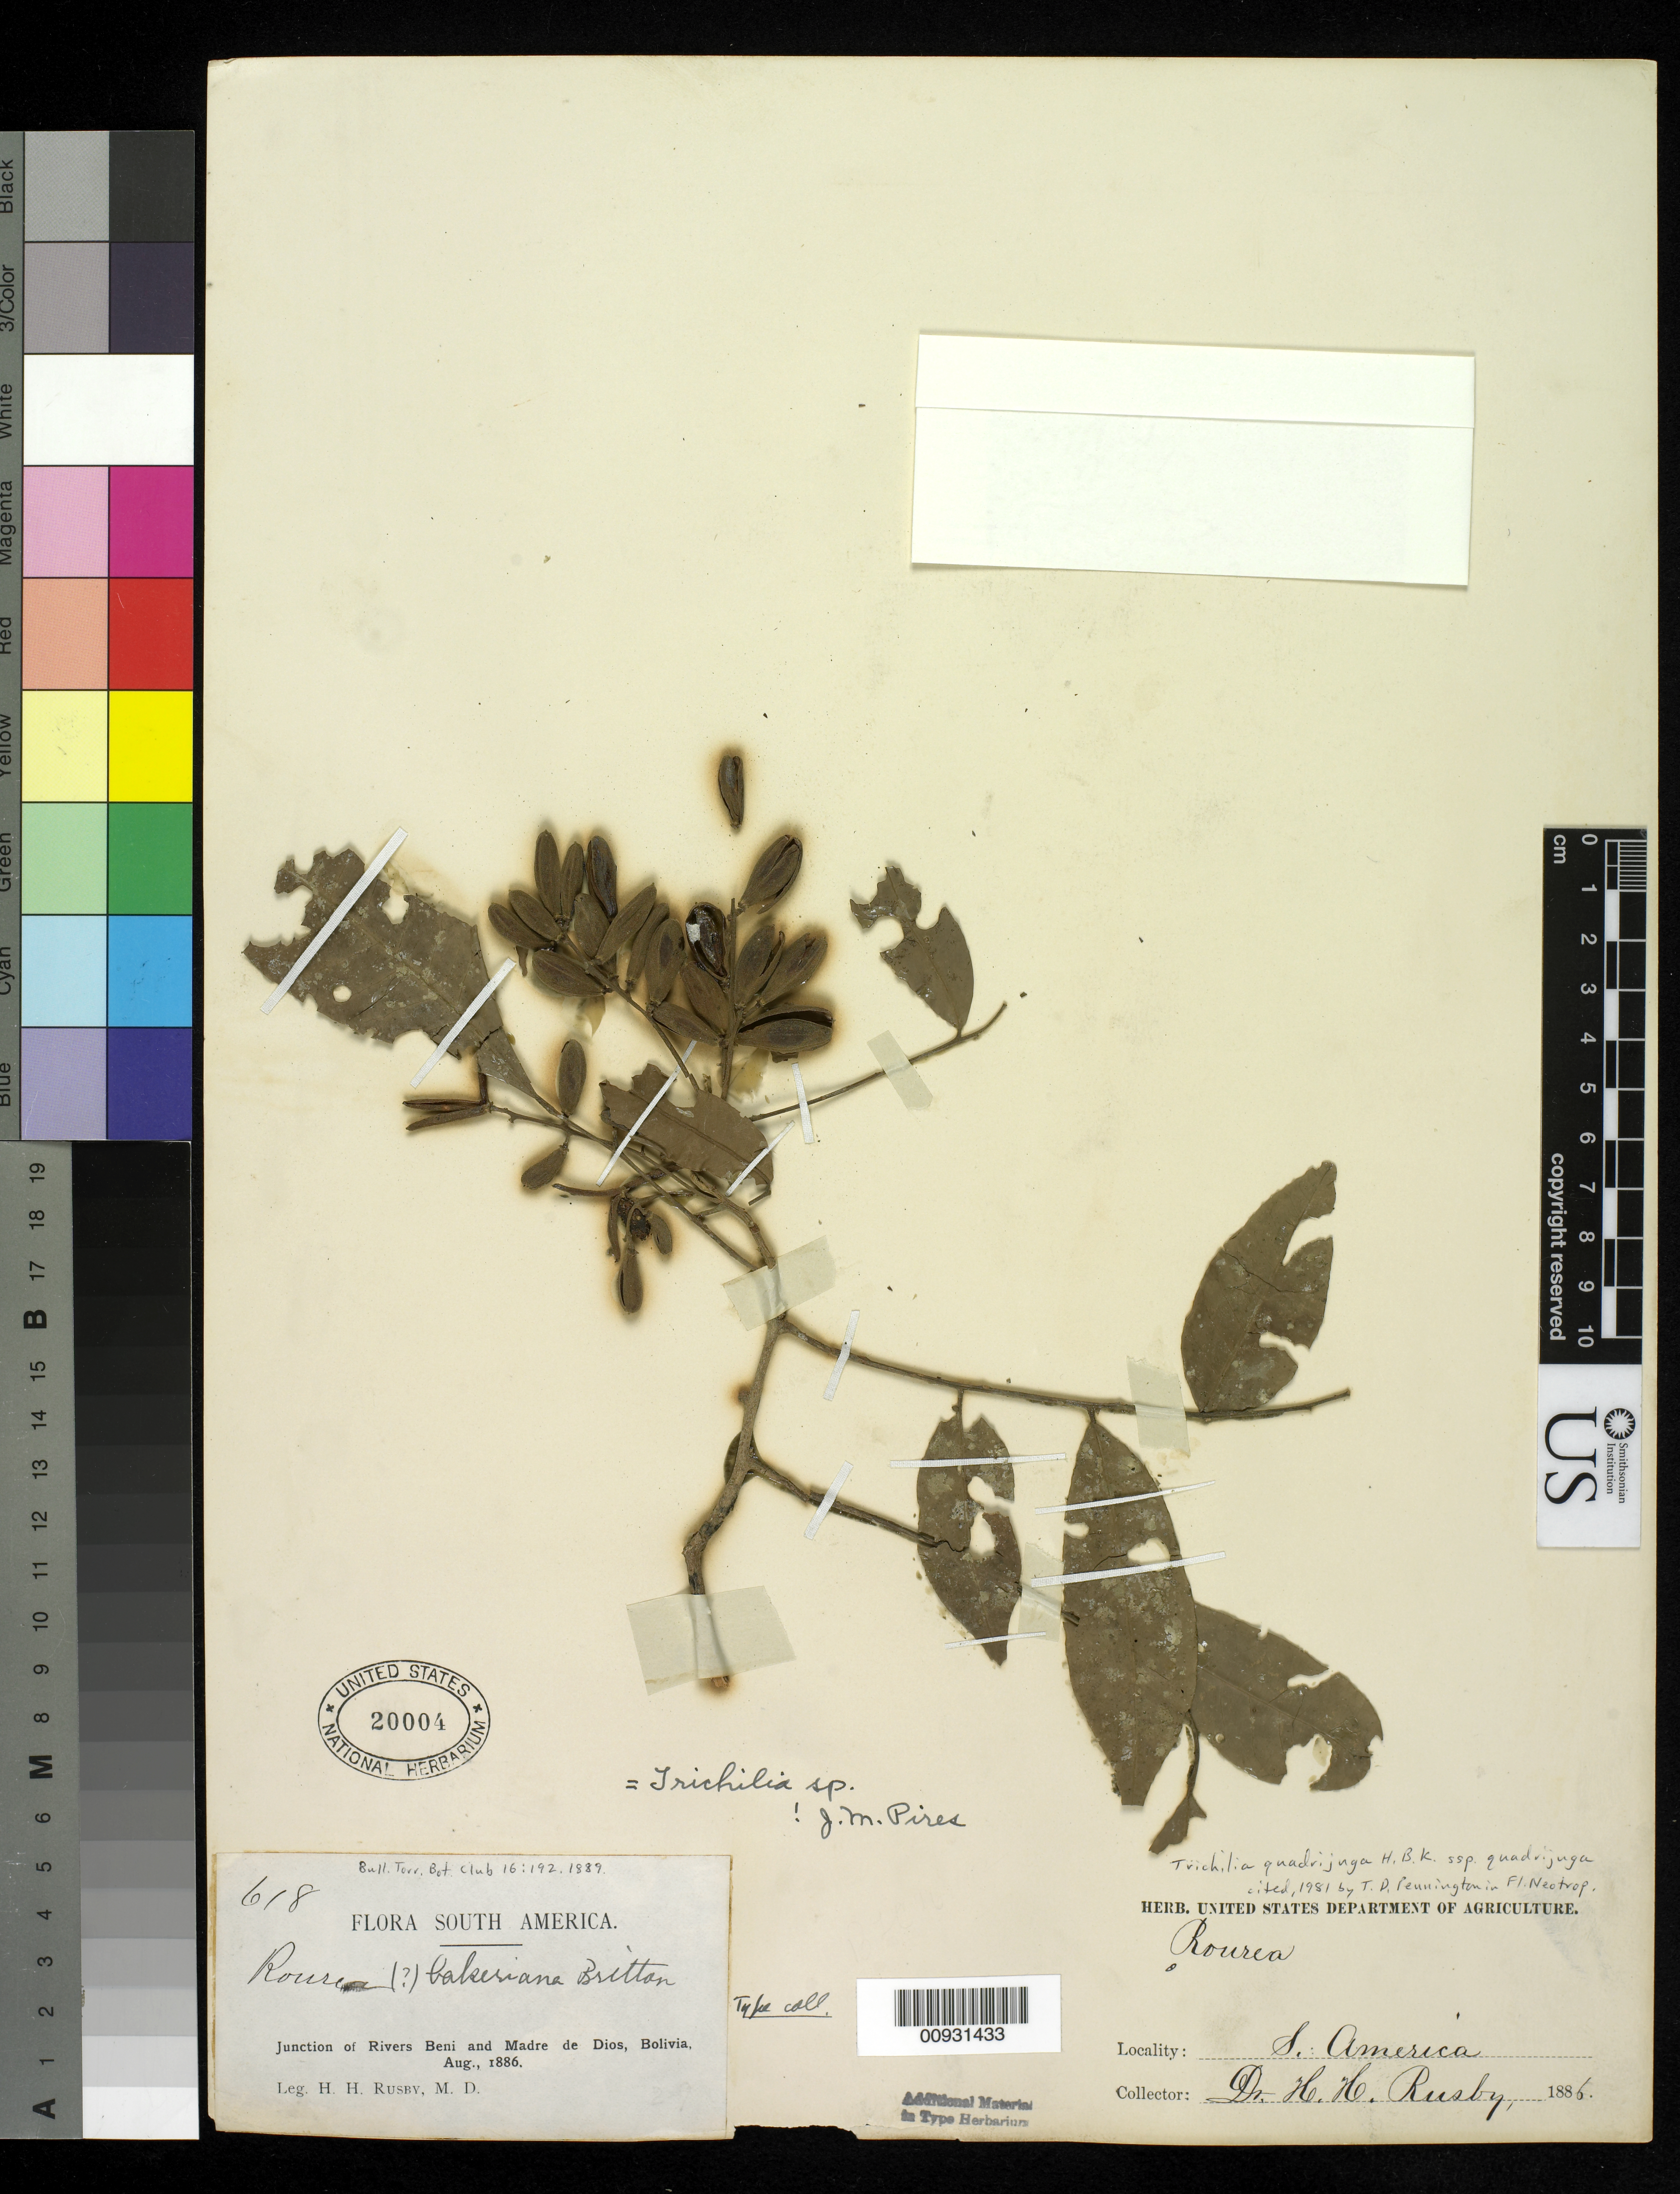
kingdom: Plantae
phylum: Tracheophyta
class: Magnoliopsida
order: Oxalidales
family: Connaraceae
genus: Rourea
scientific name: Rourea bakeriana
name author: Britton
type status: Isotype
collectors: H. H. Rusby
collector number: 618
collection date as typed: Aug 1886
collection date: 1886-08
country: Bolivia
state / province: Beni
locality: Junction of Rivers Beni and Madre de Dios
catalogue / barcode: US 20004